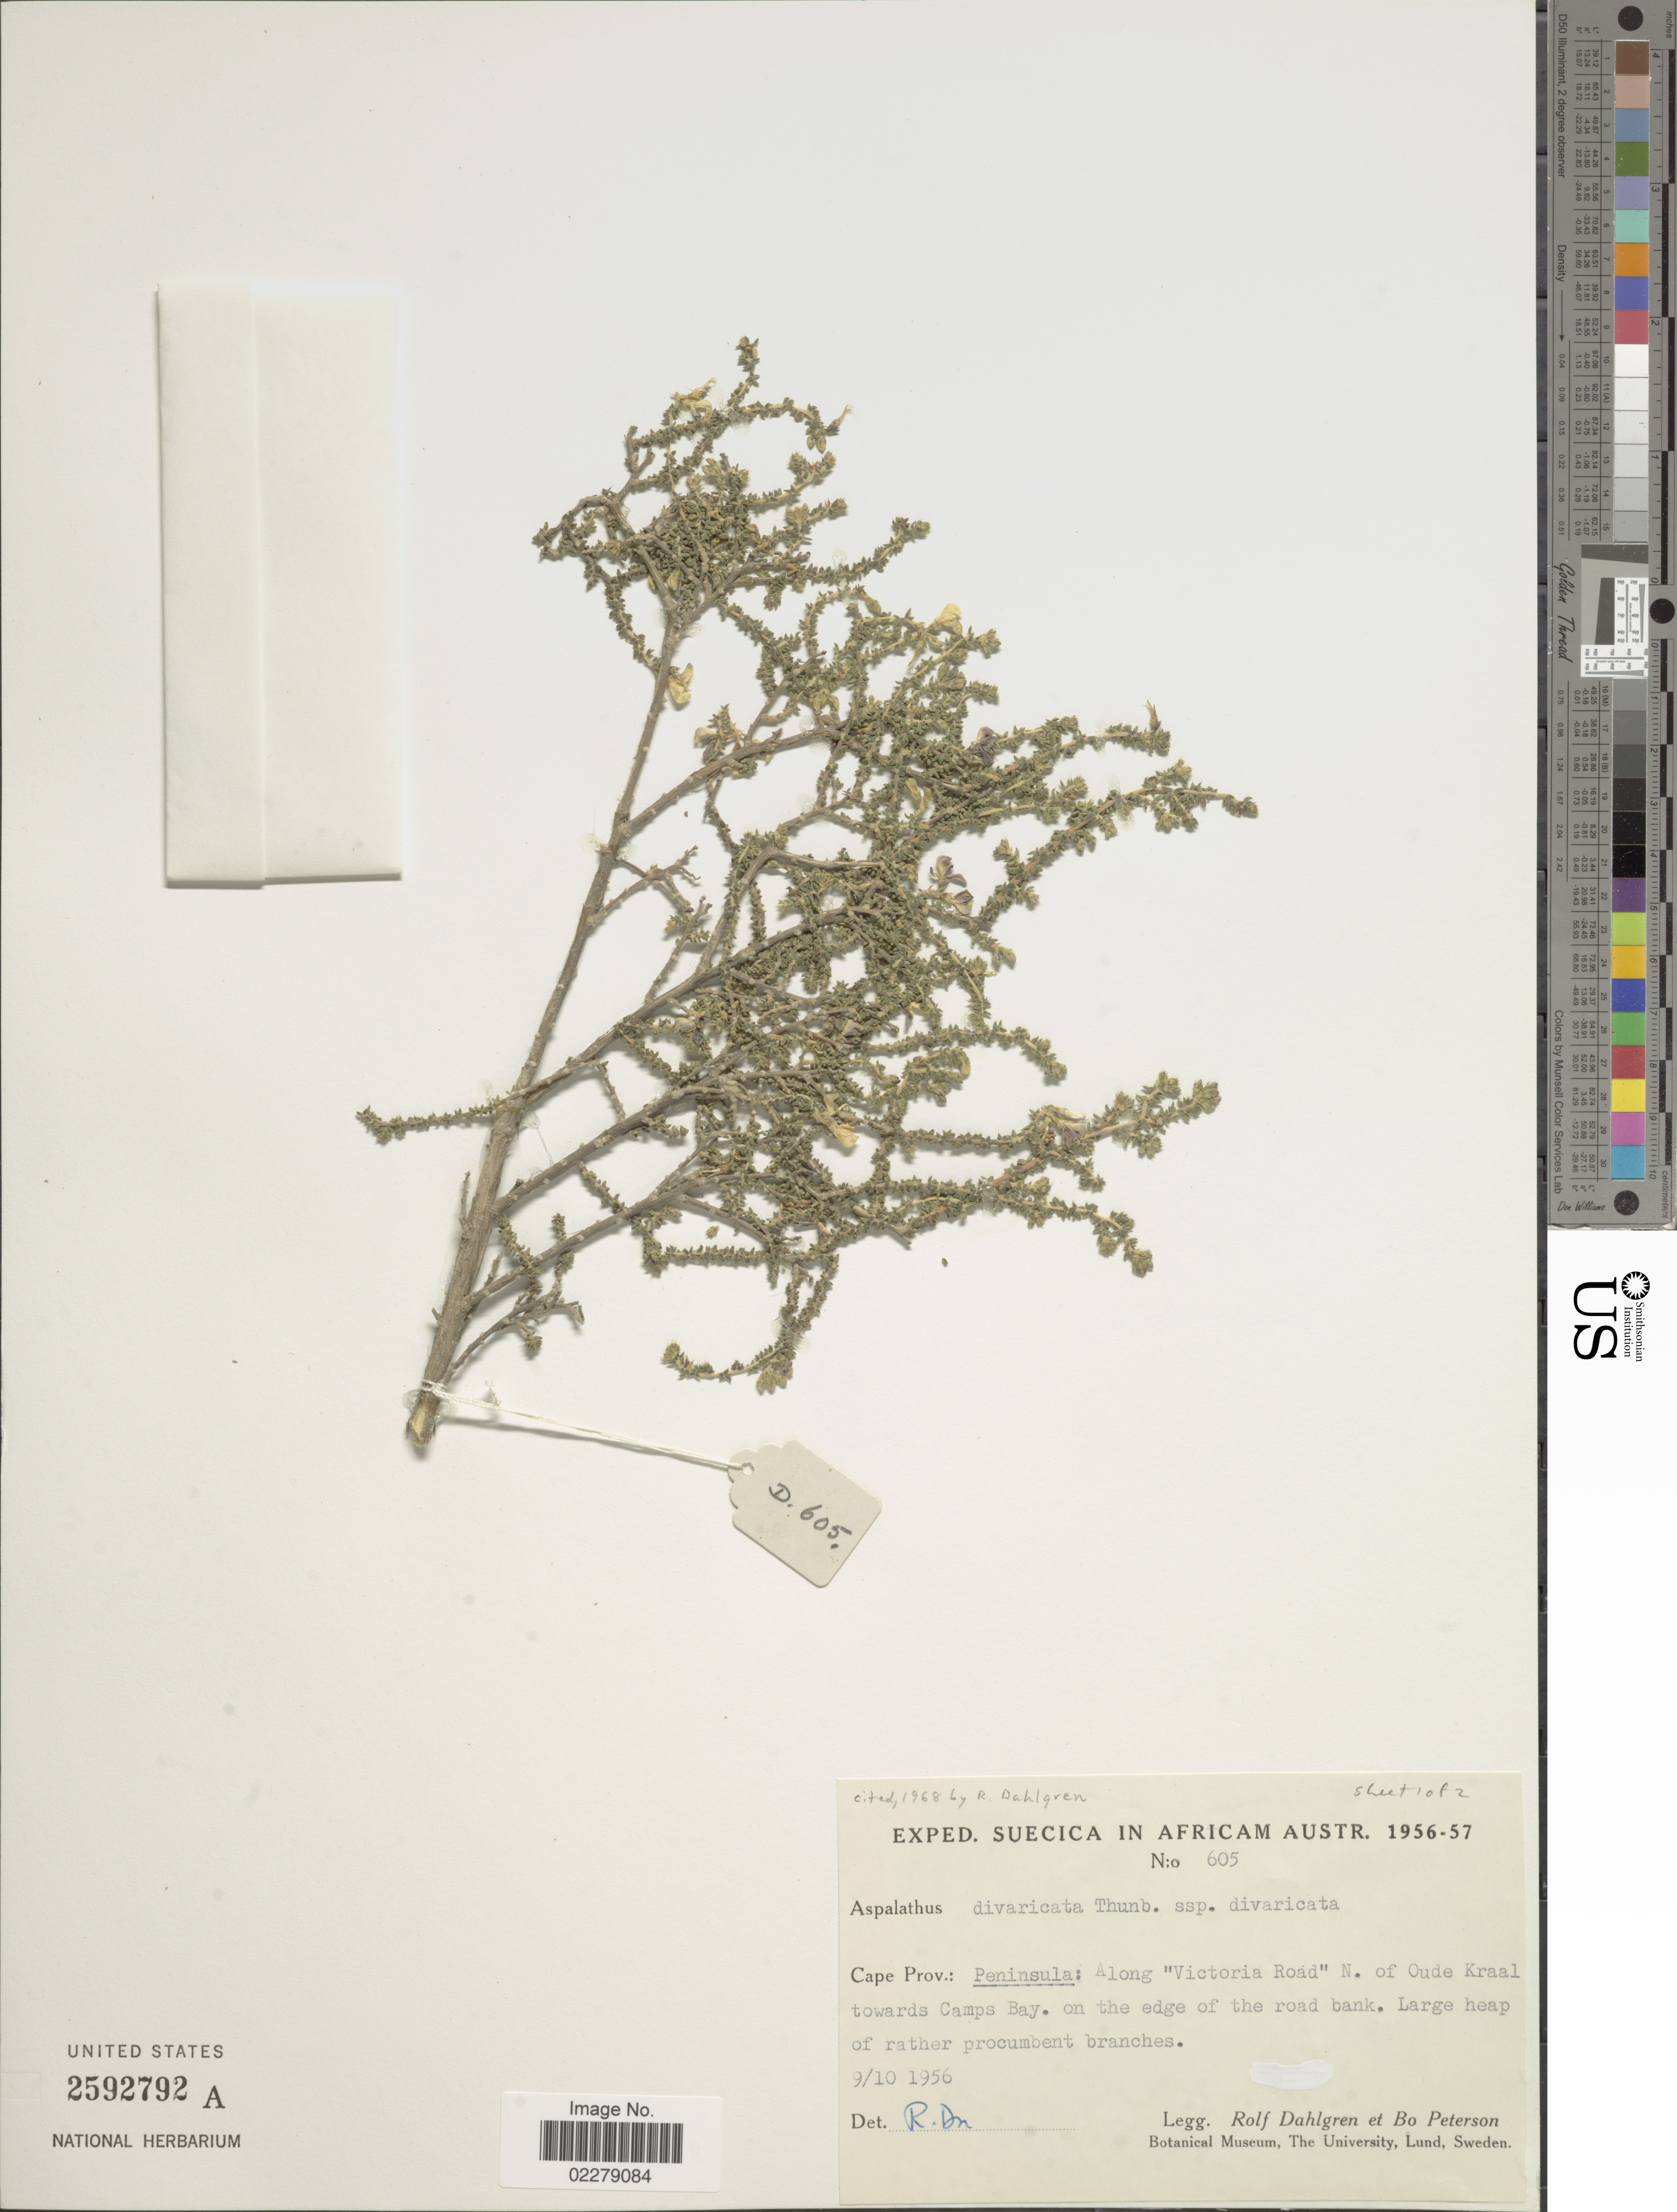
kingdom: Plantae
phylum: Tracheophyta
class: Magnoliopsida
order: Fabales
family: Fabaceae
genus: Aspalathus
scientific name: Aspalathus divaricata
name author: Thunb.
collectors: R. Dahlgren & B. H. Peterson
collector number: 605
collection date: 1956-10-09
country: South Africa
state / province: Western Cape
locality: Peninsula: Along "Victoria Road" N. of Oude Kraal towards Camp Bay. on edge of the road bank.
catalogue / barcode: US 2592792A